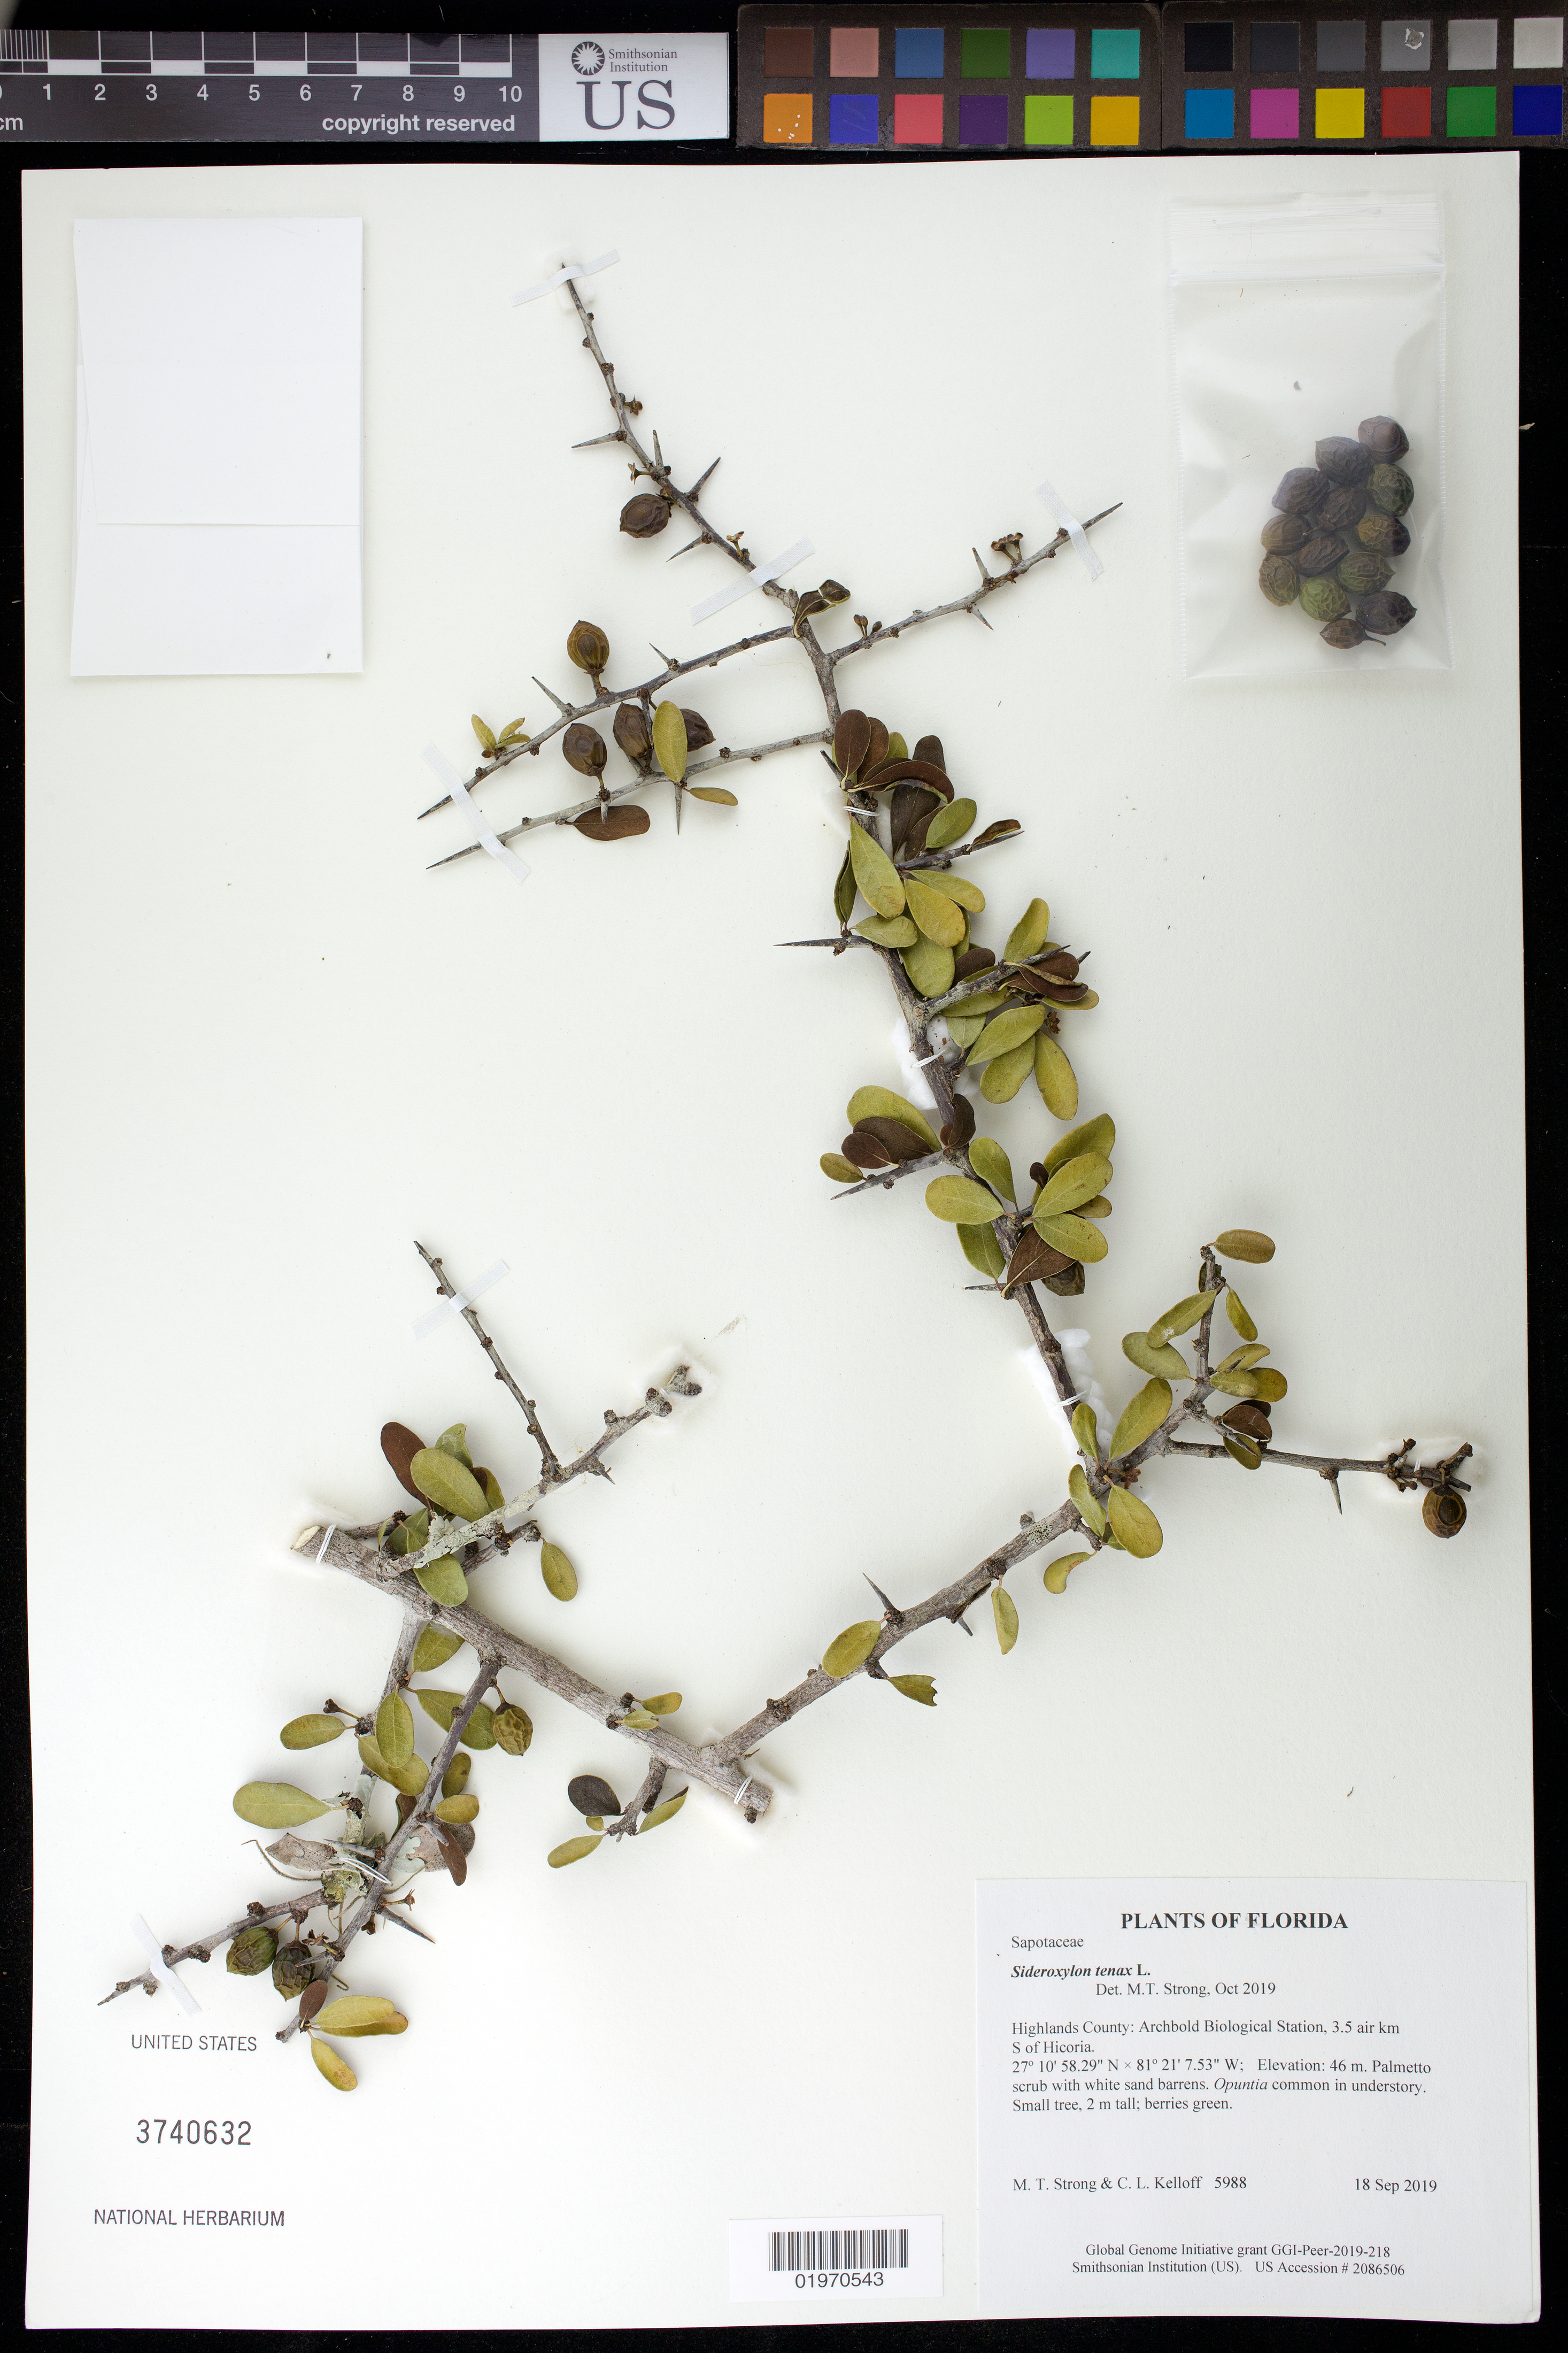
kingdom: Plantae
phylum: Tracheophyta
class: Magnoliopsida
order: Ericales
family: Sapotaceae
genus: Sideroxylon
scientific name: Sideroxylon tenax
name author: L.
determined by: Strong, Mark T., (BOT), Smithsonian Institution - National Museum of Natural History (UNITED STATES)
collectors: M. T. Strong & C. L. Kelloff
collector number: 5988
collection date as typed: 18 Sep 2019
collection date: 2019-09-18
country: United States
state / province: Florida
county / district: Highlands County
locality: Archbold Biological Station, 3.5 air km S of Hicoria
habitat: Palmetto scrub with white sand barrens. Opuntia common in understory.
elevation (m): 46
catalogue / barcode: US 3740632